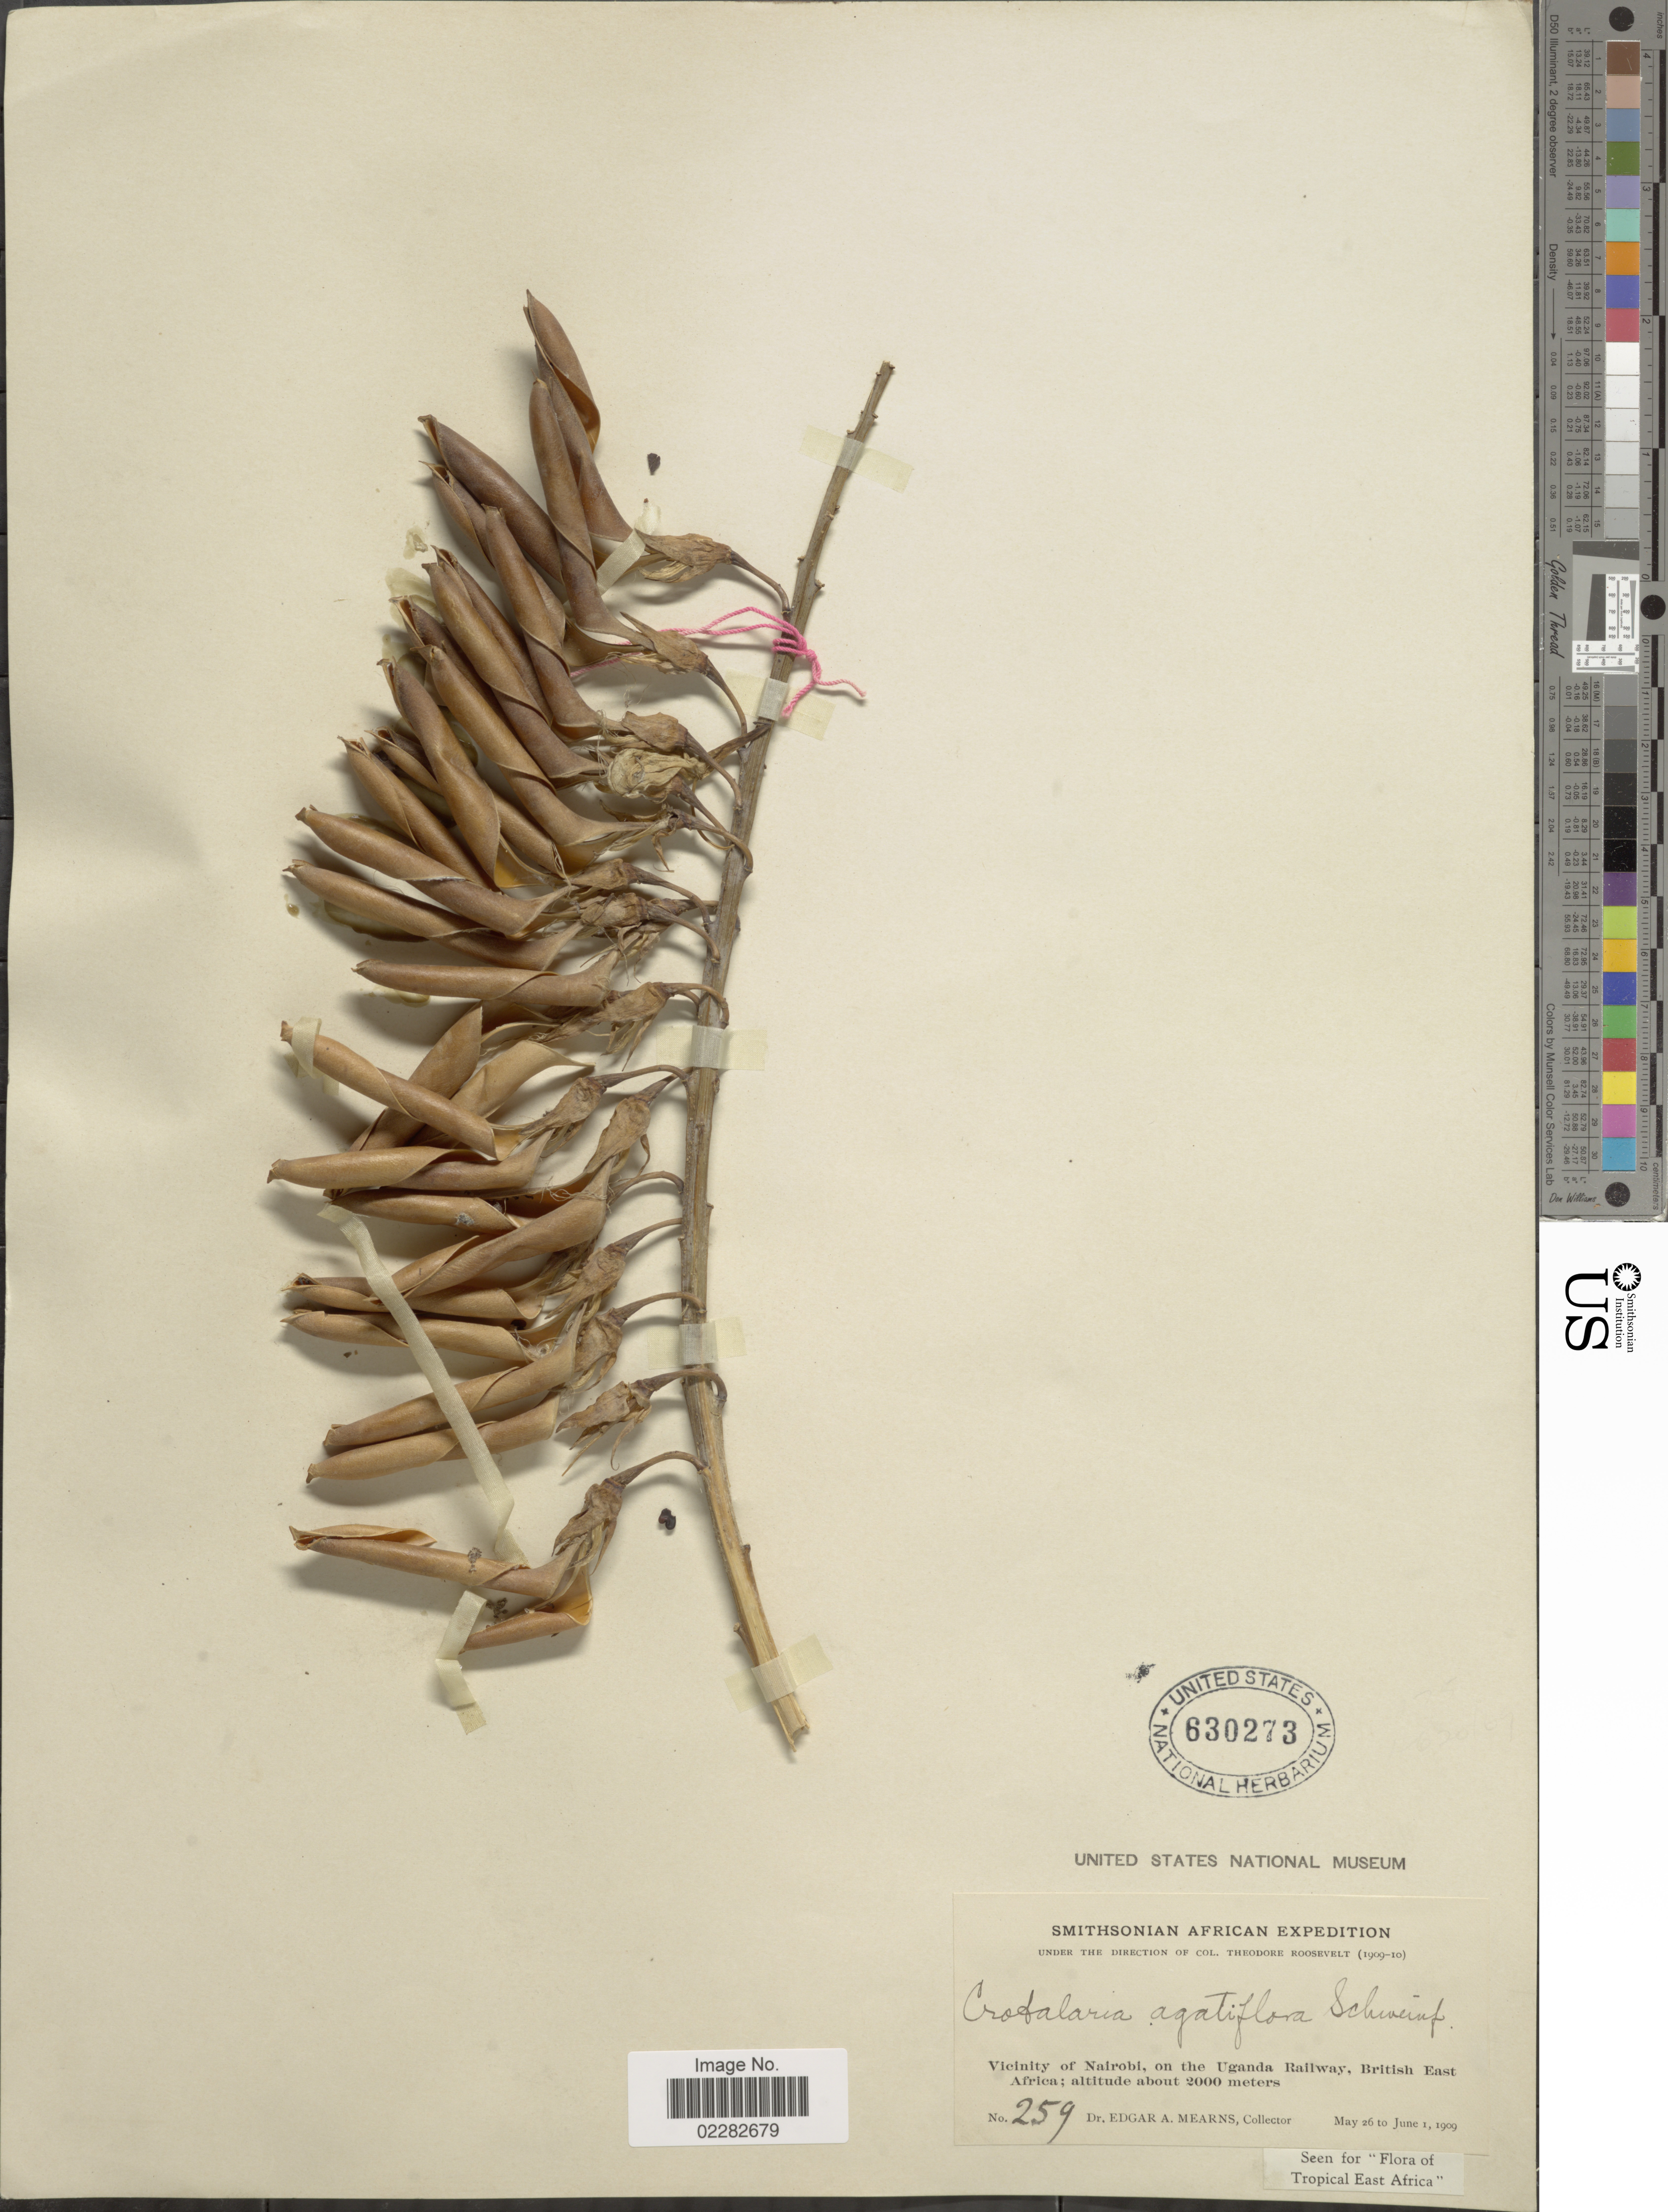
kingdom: Plantae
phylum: Tracheophyta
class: Magnoliopsida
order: Fabales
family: Fabaceae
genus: Crotalaria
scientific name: Crotalaria agatiflora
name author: Schweinf.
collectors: E. A. Mearns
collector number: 259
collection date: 1909-05-26/1909-06-01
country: Kenya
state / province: Nairobi Area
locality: Vicinity of Nairobi, on the Uganda Railway, British East Africa.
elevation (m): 2000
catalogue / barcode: US 630273